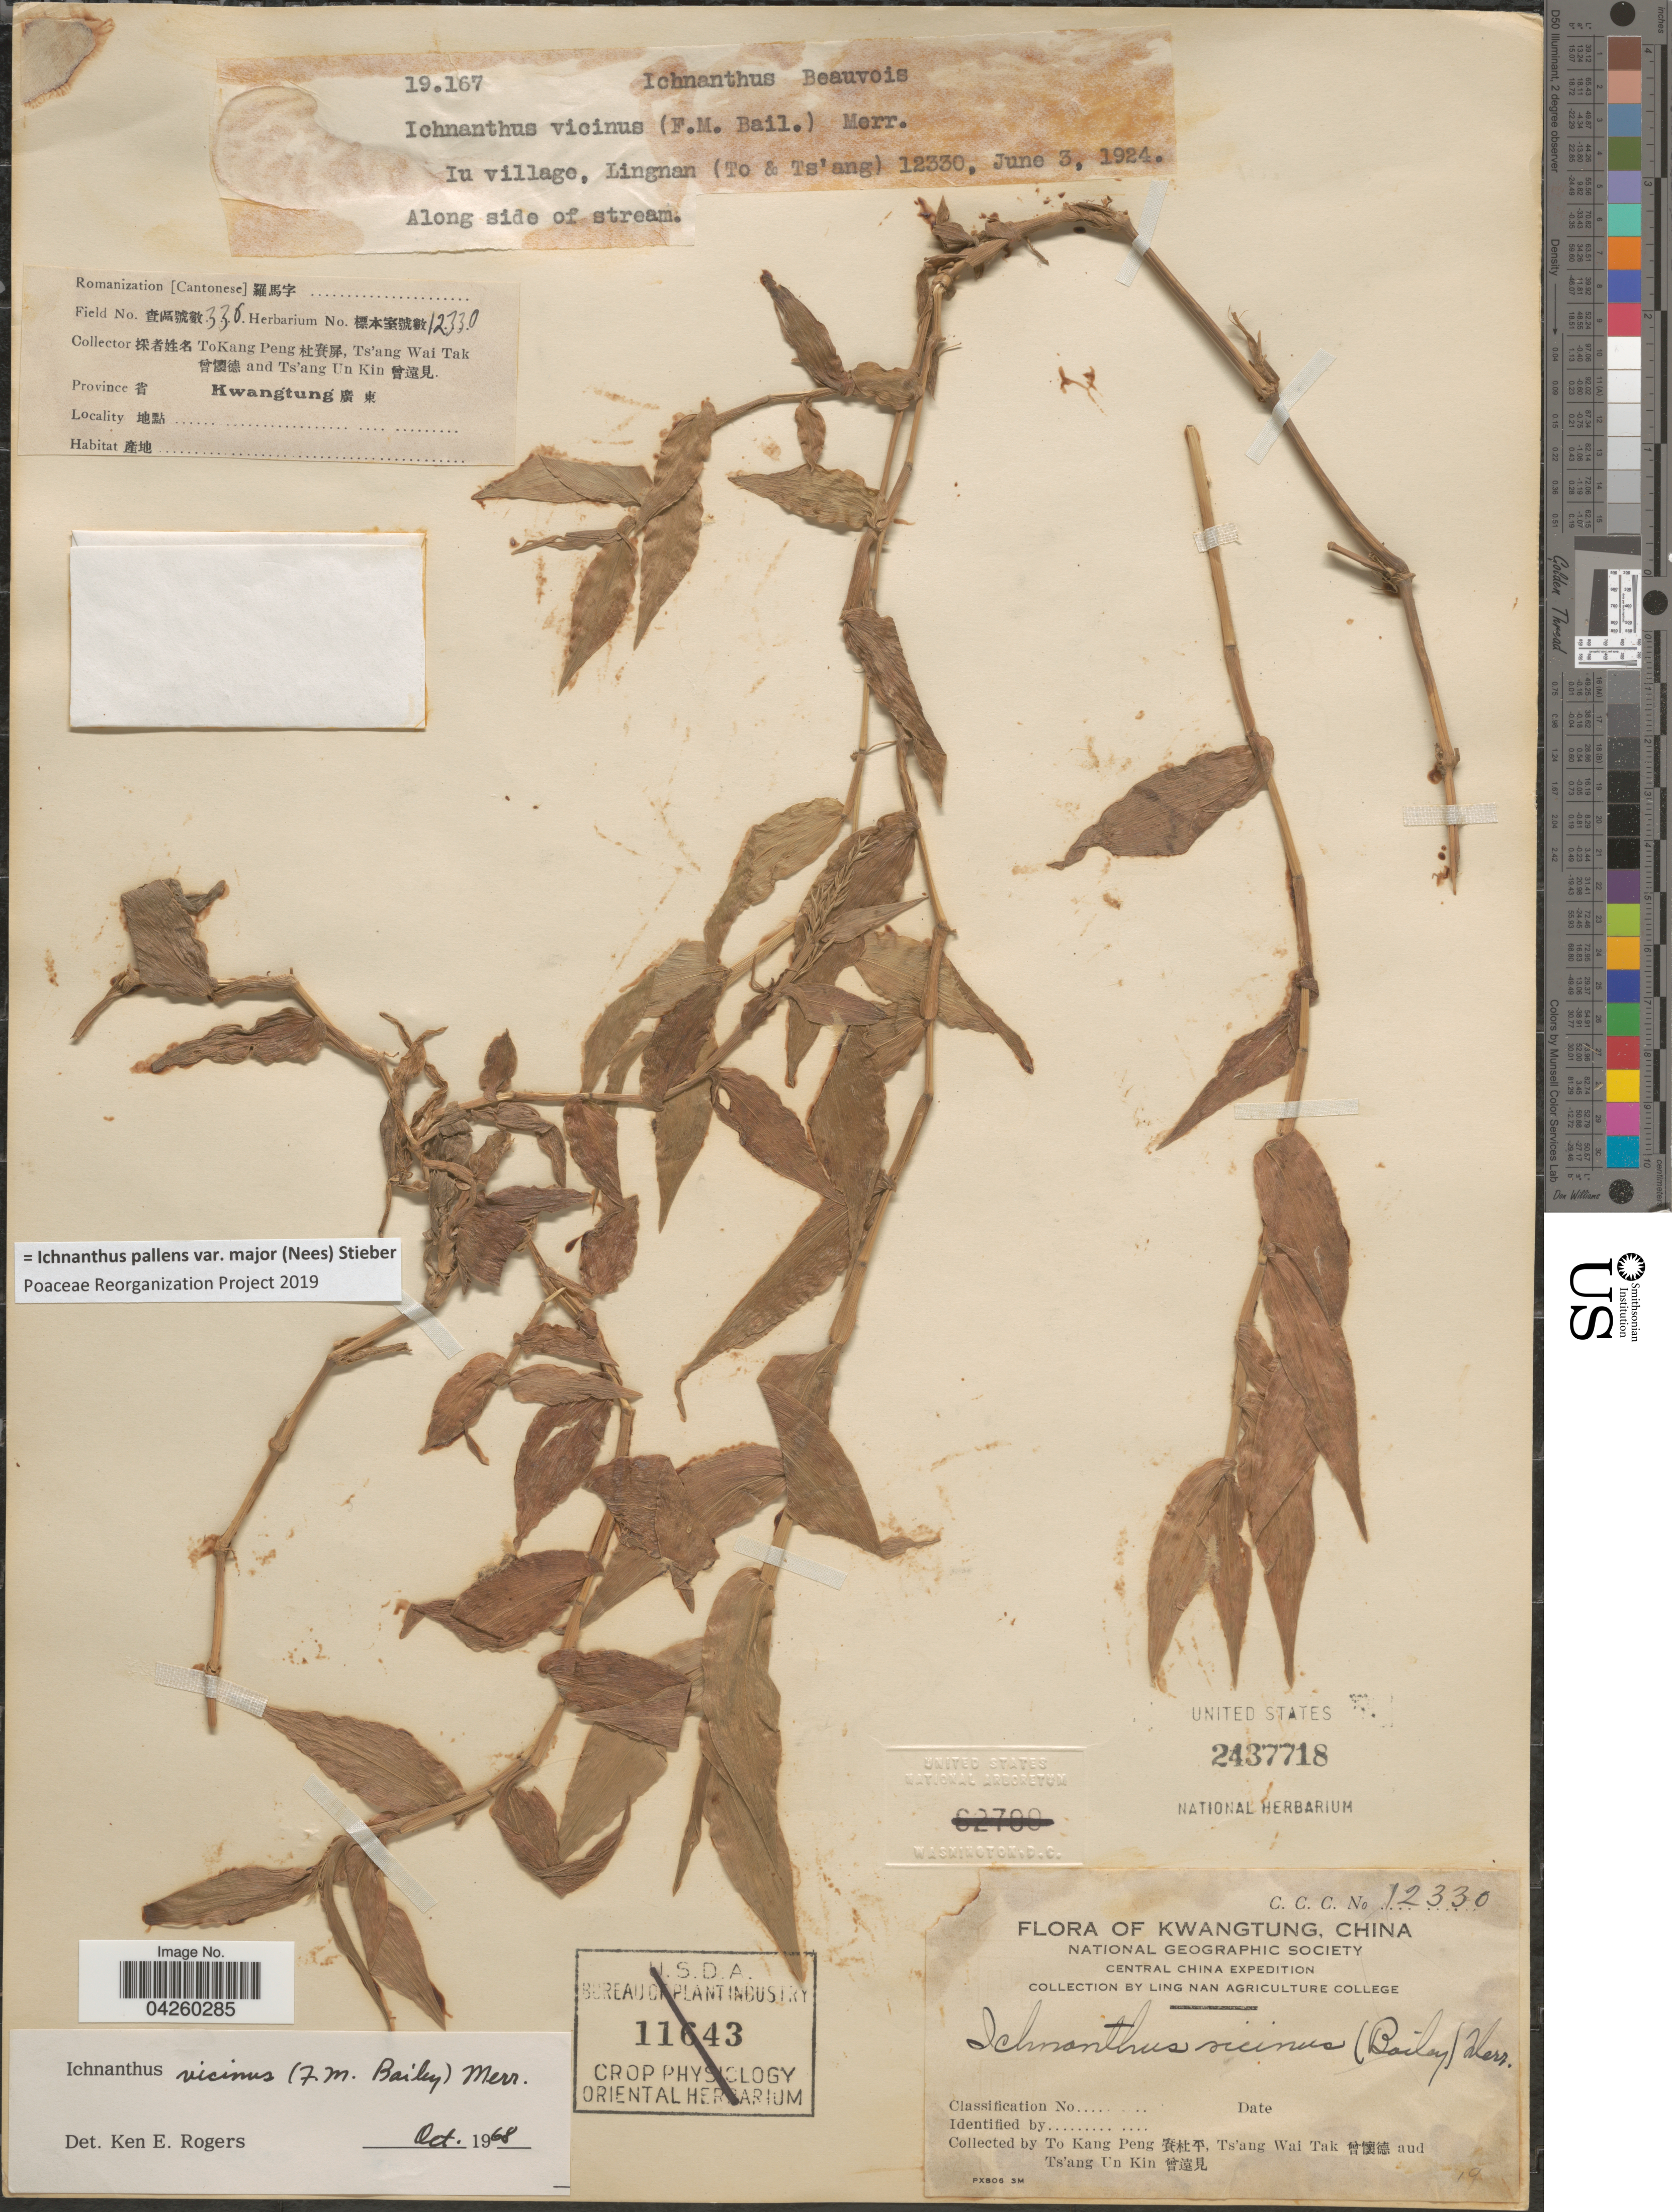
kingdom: Plantae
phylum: Tracheophyta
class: Liliopsida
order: Poales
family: Poaceae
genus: Ichnanthus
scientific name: Ichnanthus pallens var. major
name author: (Nees) Stieber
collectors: T. K. Peng, W. T. Tsang & U. K. Tsang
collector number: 12330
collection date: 1924-06-03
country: China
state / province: Guangdong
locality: Province Kwangtung. Central China Expedition. In village, Lingnan.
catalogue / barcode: US 2437718